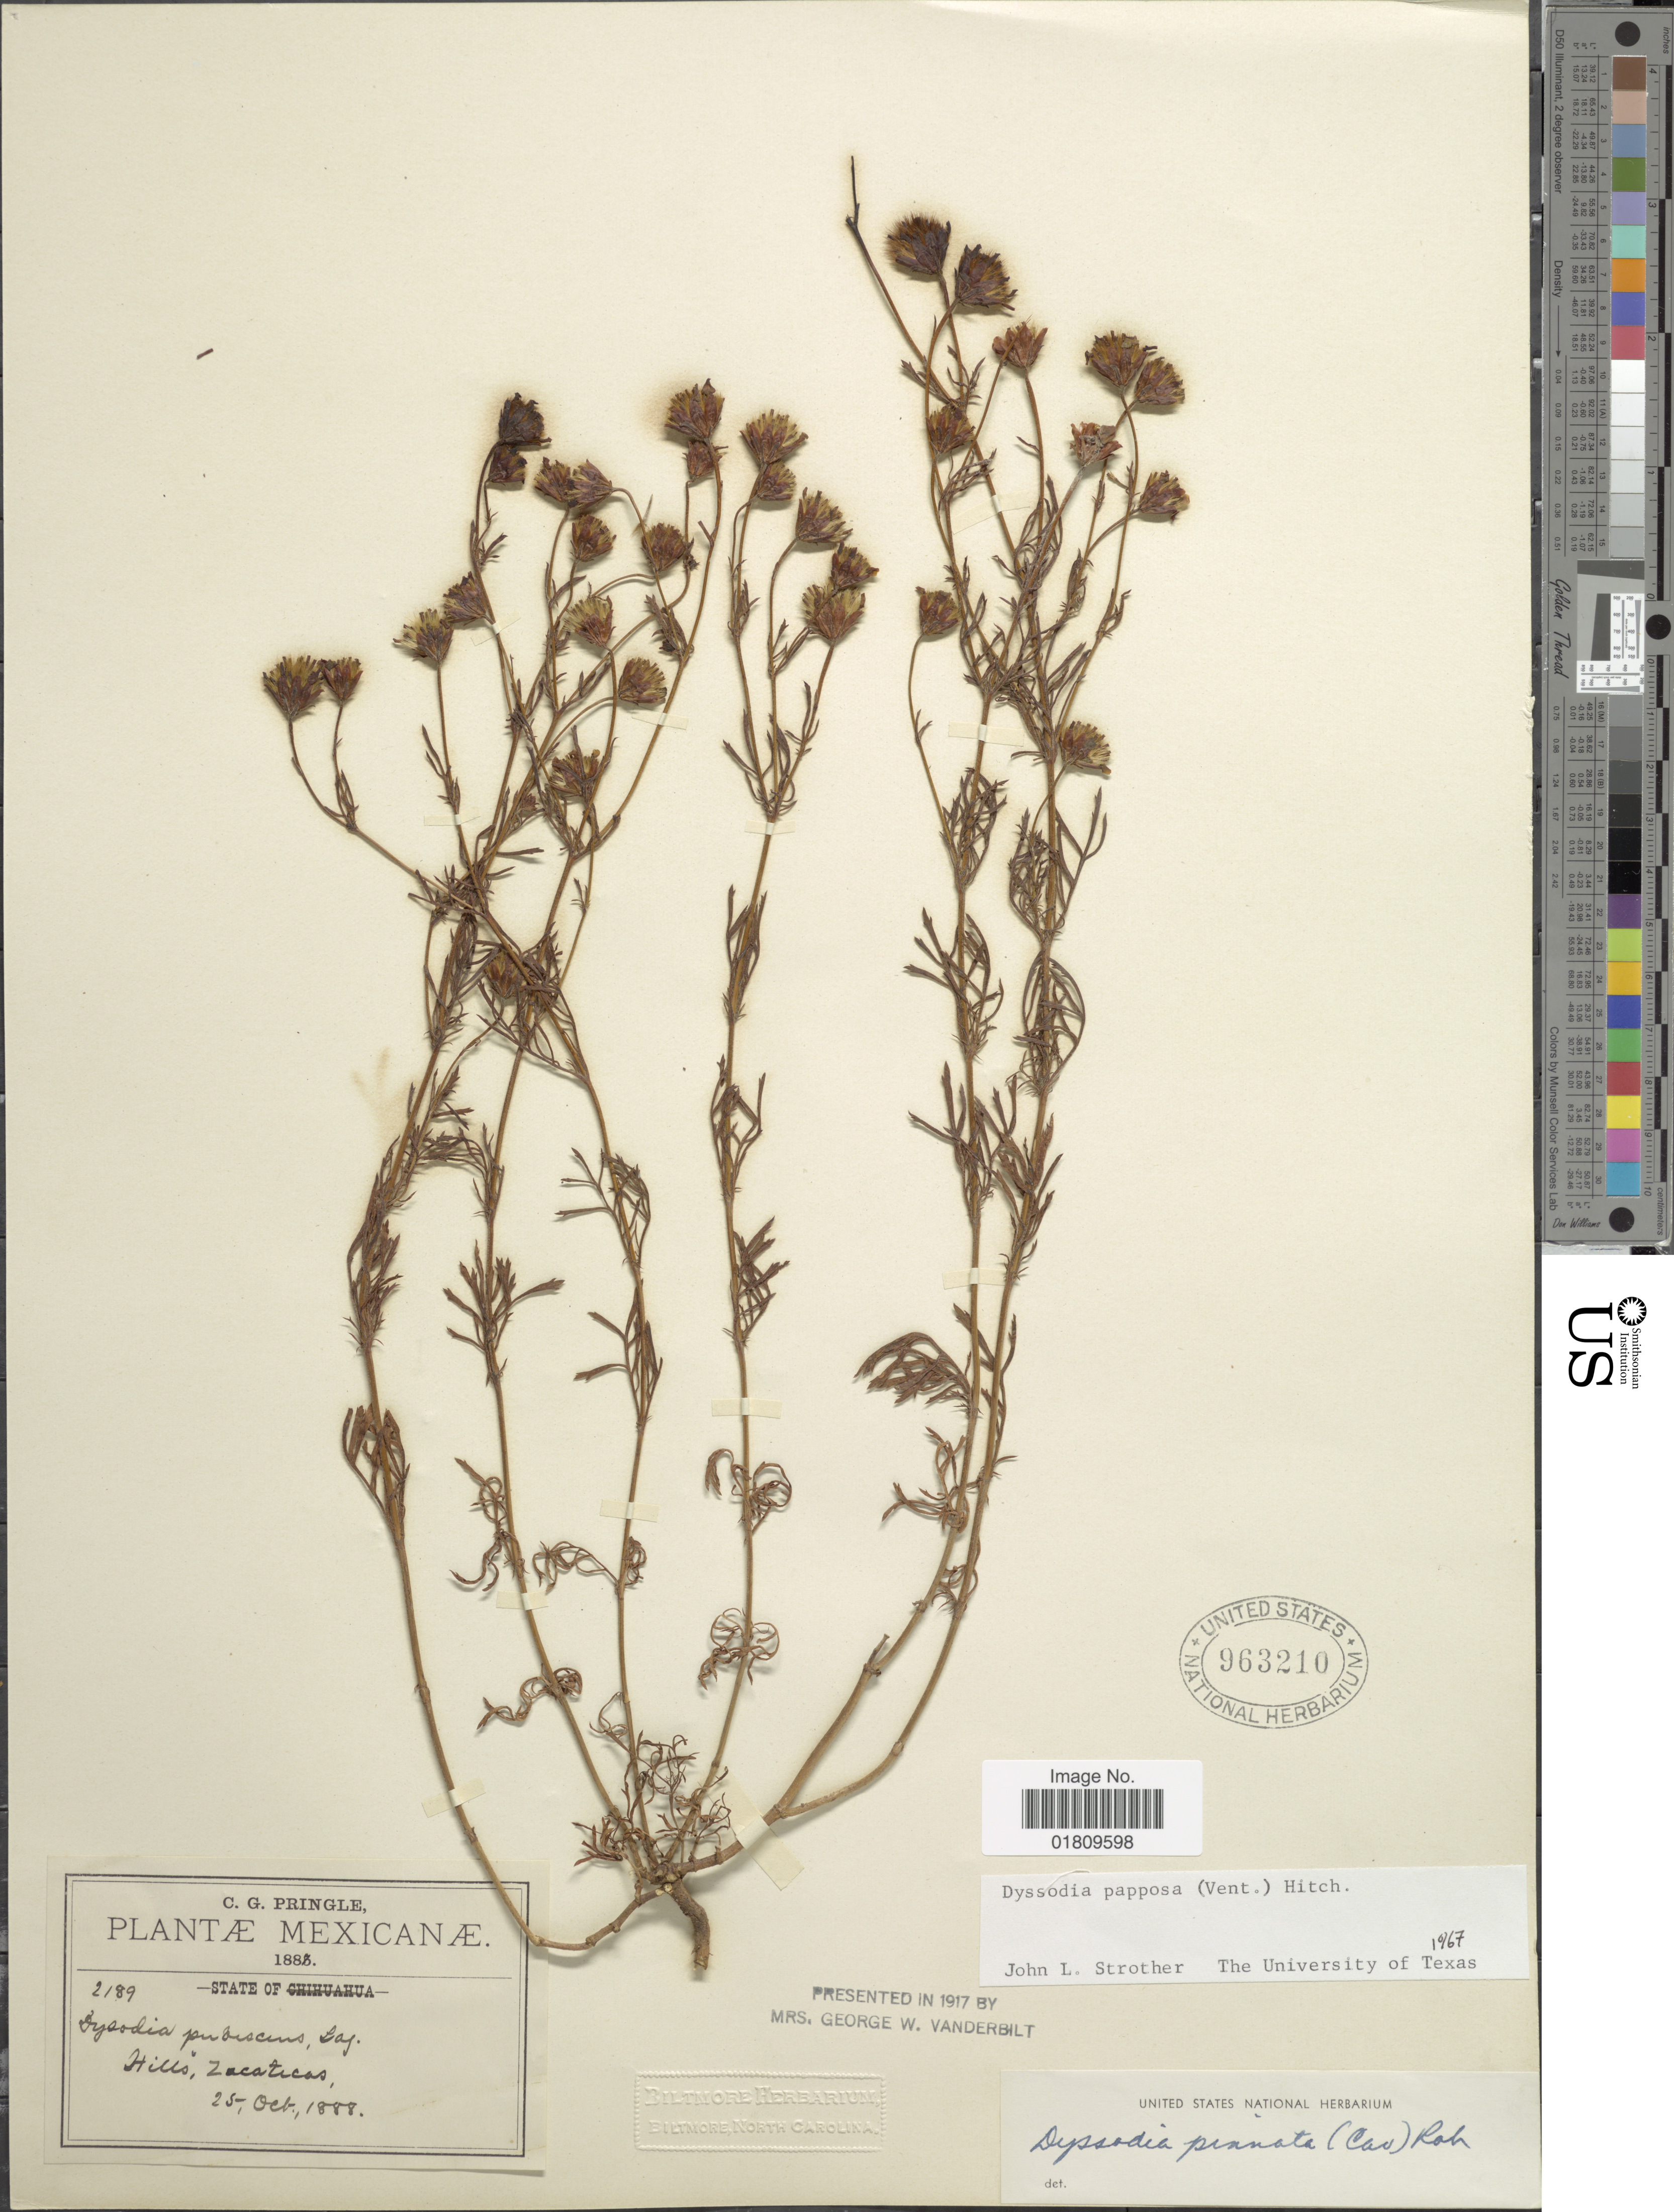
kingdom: Plantae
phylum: Tracheophyta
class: Magnoliopsida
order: Asterales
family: Asteraceae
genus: Dyssodia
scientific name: Dyssodia papposa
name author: (Vent.) Hitchc.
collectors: C. G. Pringle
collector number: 2189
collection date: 1888-10-25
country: Mexico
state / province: Zacatecas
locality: Hills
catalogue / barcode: US 963210